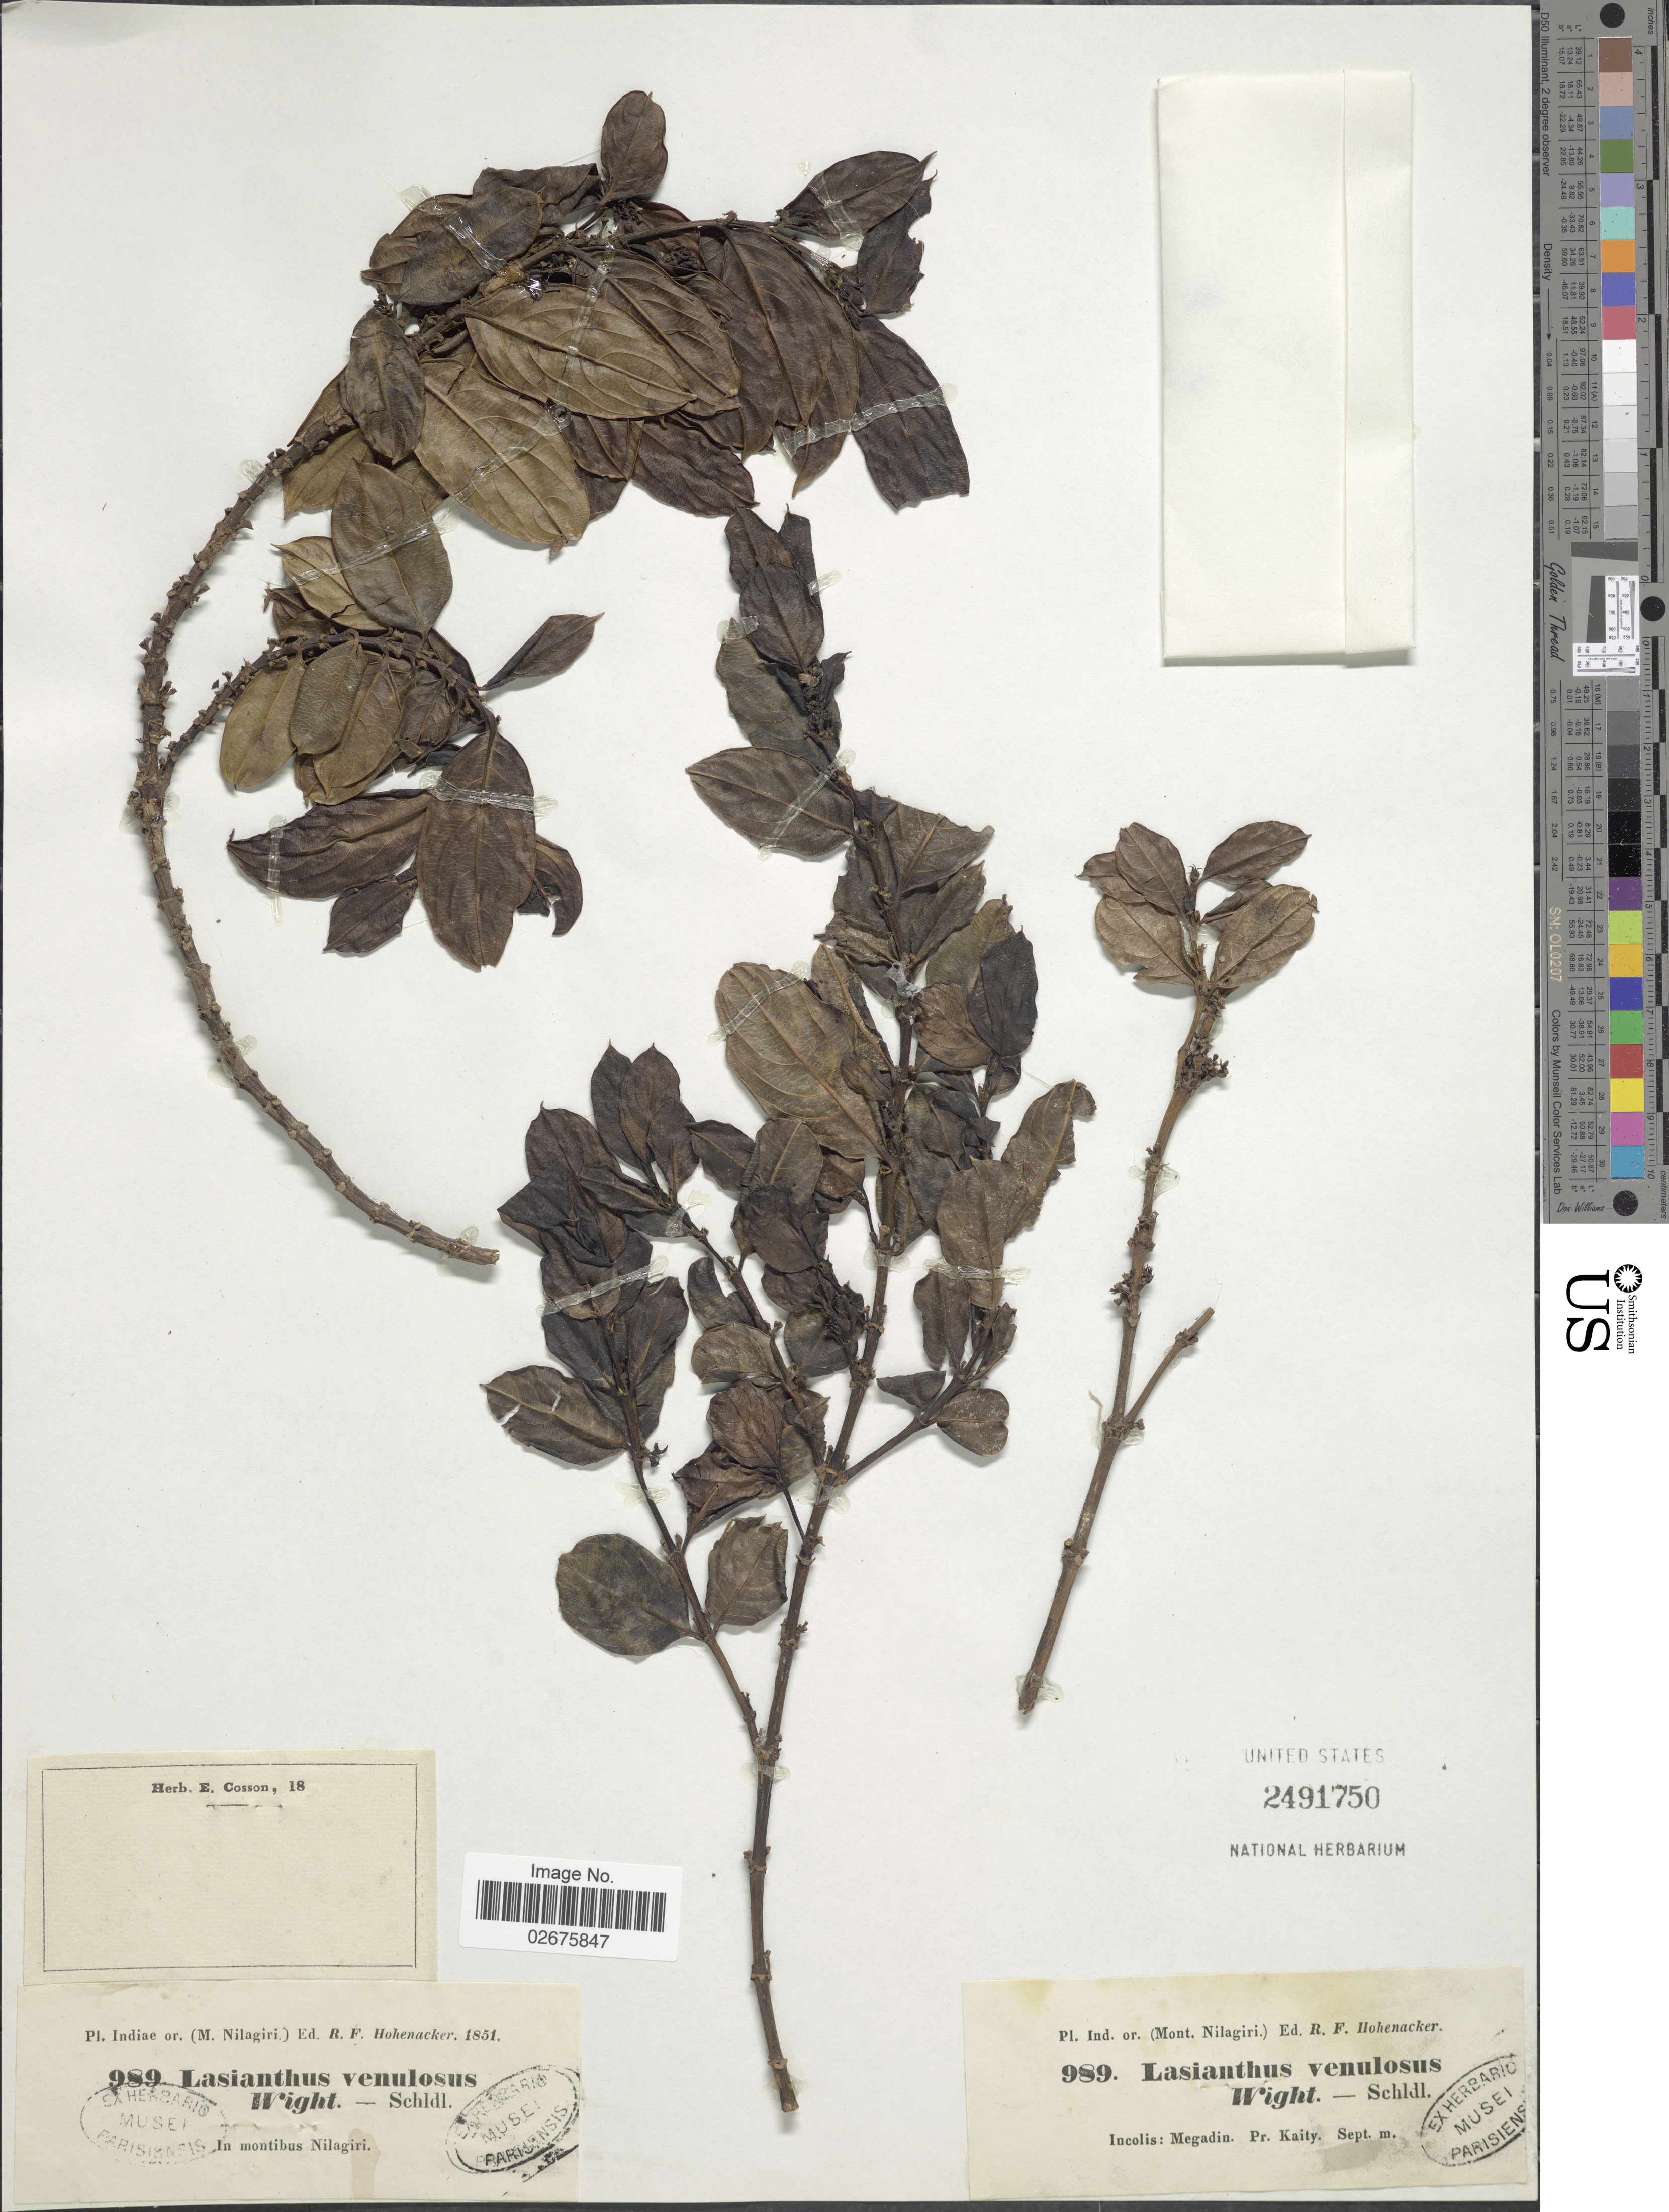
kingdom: Plantae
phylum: Tracheophyta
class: Magnoliopsida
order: Gentianales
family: Rubiaceae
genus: Lasianthus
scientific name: Lasianthus venulosus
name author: (Wight & Arn.) Wight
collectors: R. F. Hohenacker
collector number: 989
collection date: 1851-09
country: India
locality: Indiae or (m. Nilagiri) In montibus Nilagiri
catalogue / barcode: US 2491750